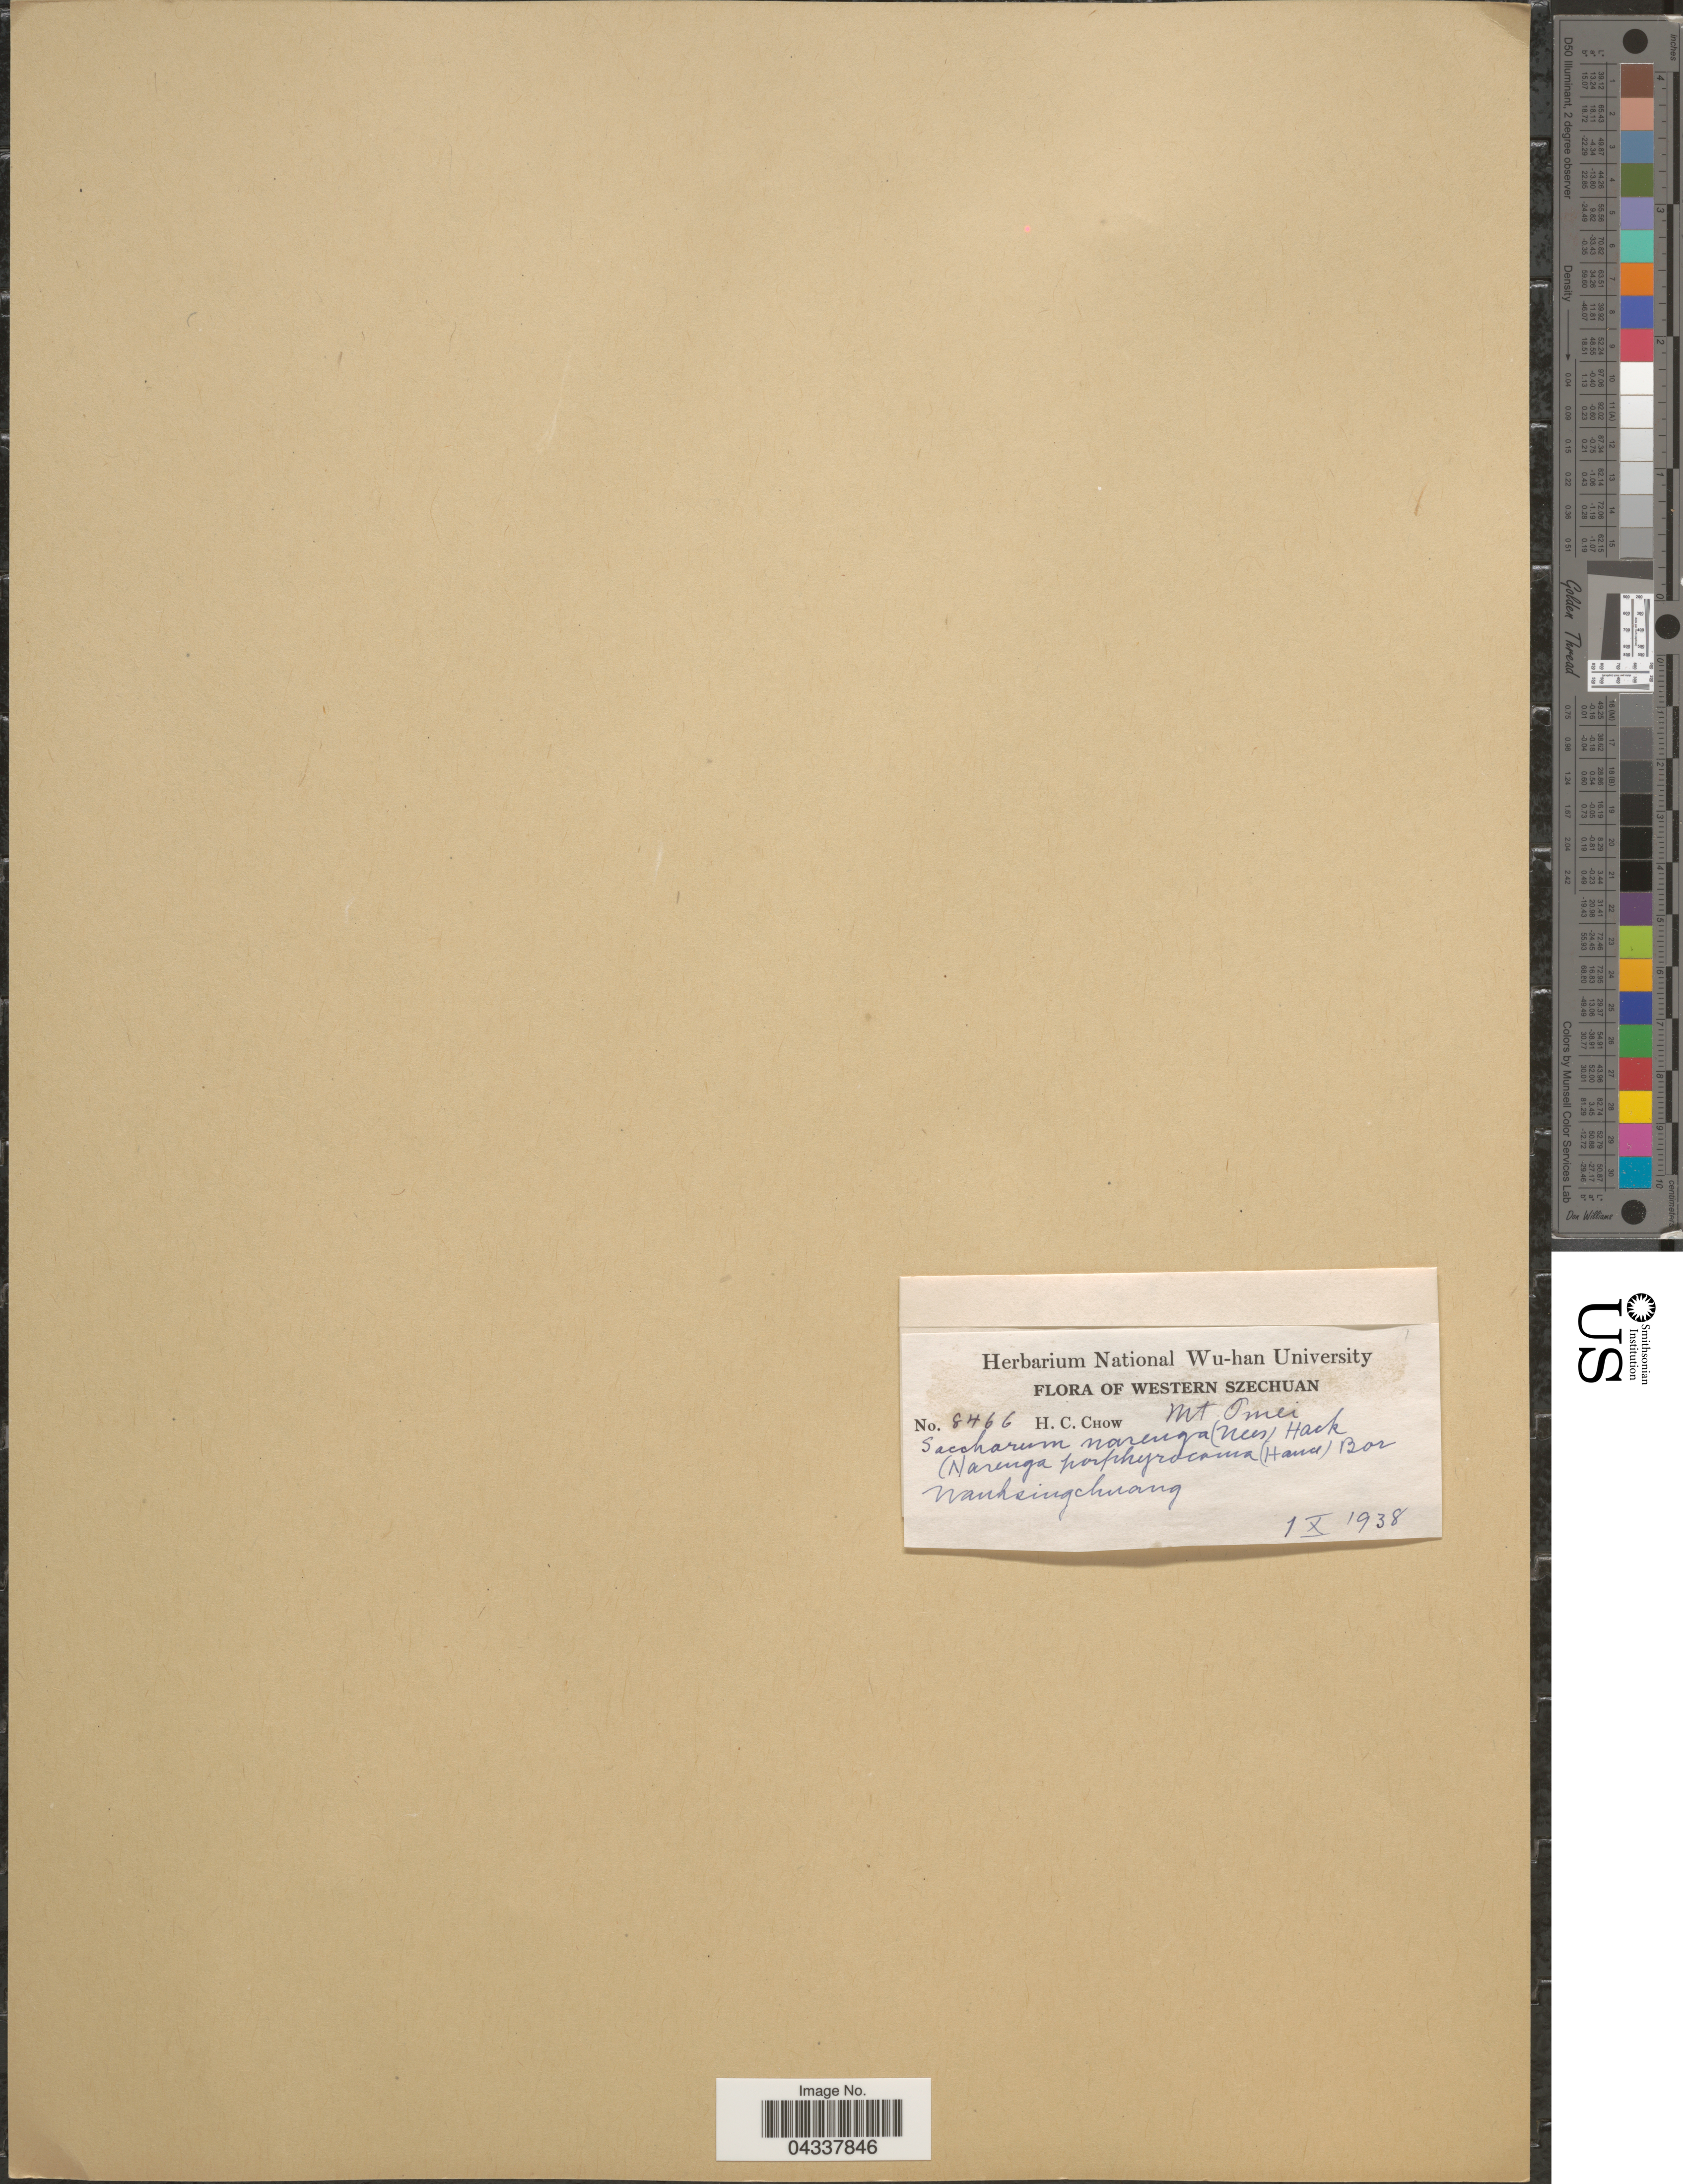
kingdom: Plantae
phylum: Tracheophyta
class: Liliopsida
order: Poales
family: Poaceae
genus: Narenga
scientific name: Narenga porphyrocoma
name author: (Hance) Bor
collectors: H. Chow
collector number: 8466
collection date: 1938-10-01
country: China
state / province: Sichuan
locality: Western Szechuan. Mt. Omei. Wanhsingchuang.